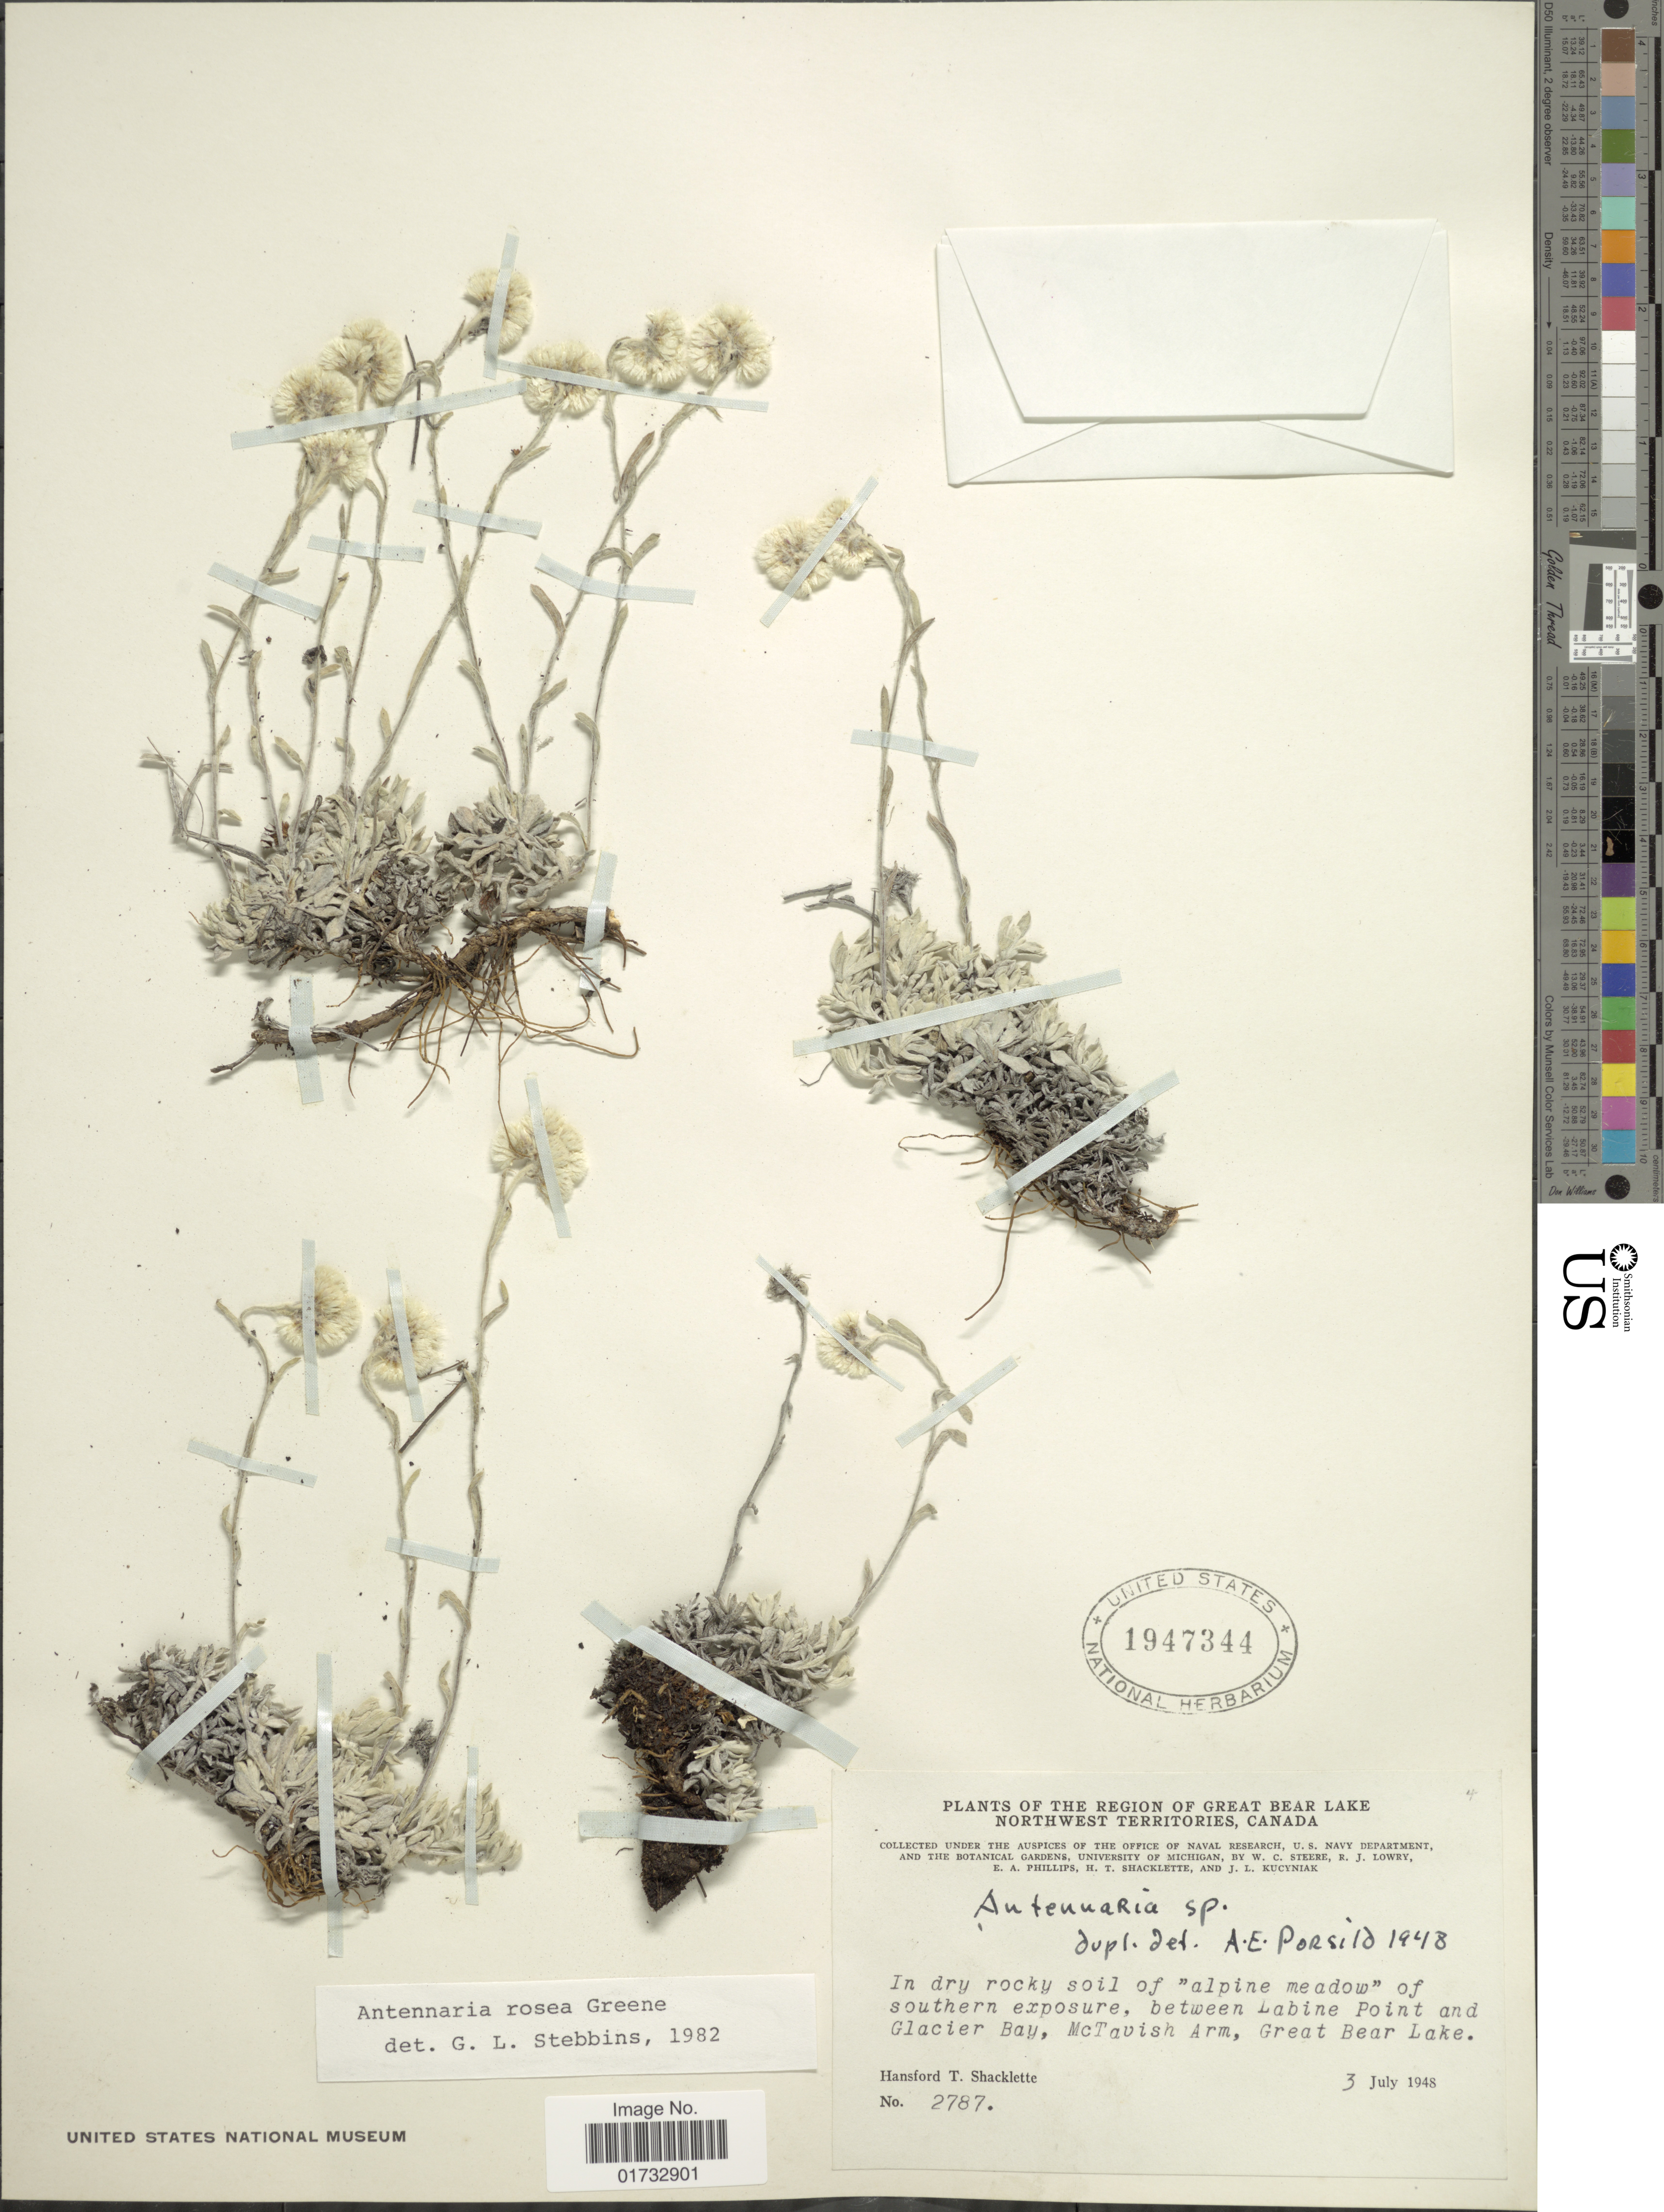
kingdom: Plantae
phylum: Tracheophyta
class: Magnoliopsida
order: Asterales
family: Asteraceae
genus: Antennaria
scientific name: Antennaria rosea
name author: Greene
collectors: H. Schacklette, W. C. Steere, R. Lowry, E. Phillips & J. Kucyniak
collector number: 2787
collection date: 1948-07-03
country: Canada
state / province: Northwest Territories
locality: Region of Great Bear Lake, in dry rocky soil of "alpine meadow"of southern exposure, between Labine Point and Glacier Bay, Mctavish Arm, Great Bear Lake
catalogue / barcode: US 1947344